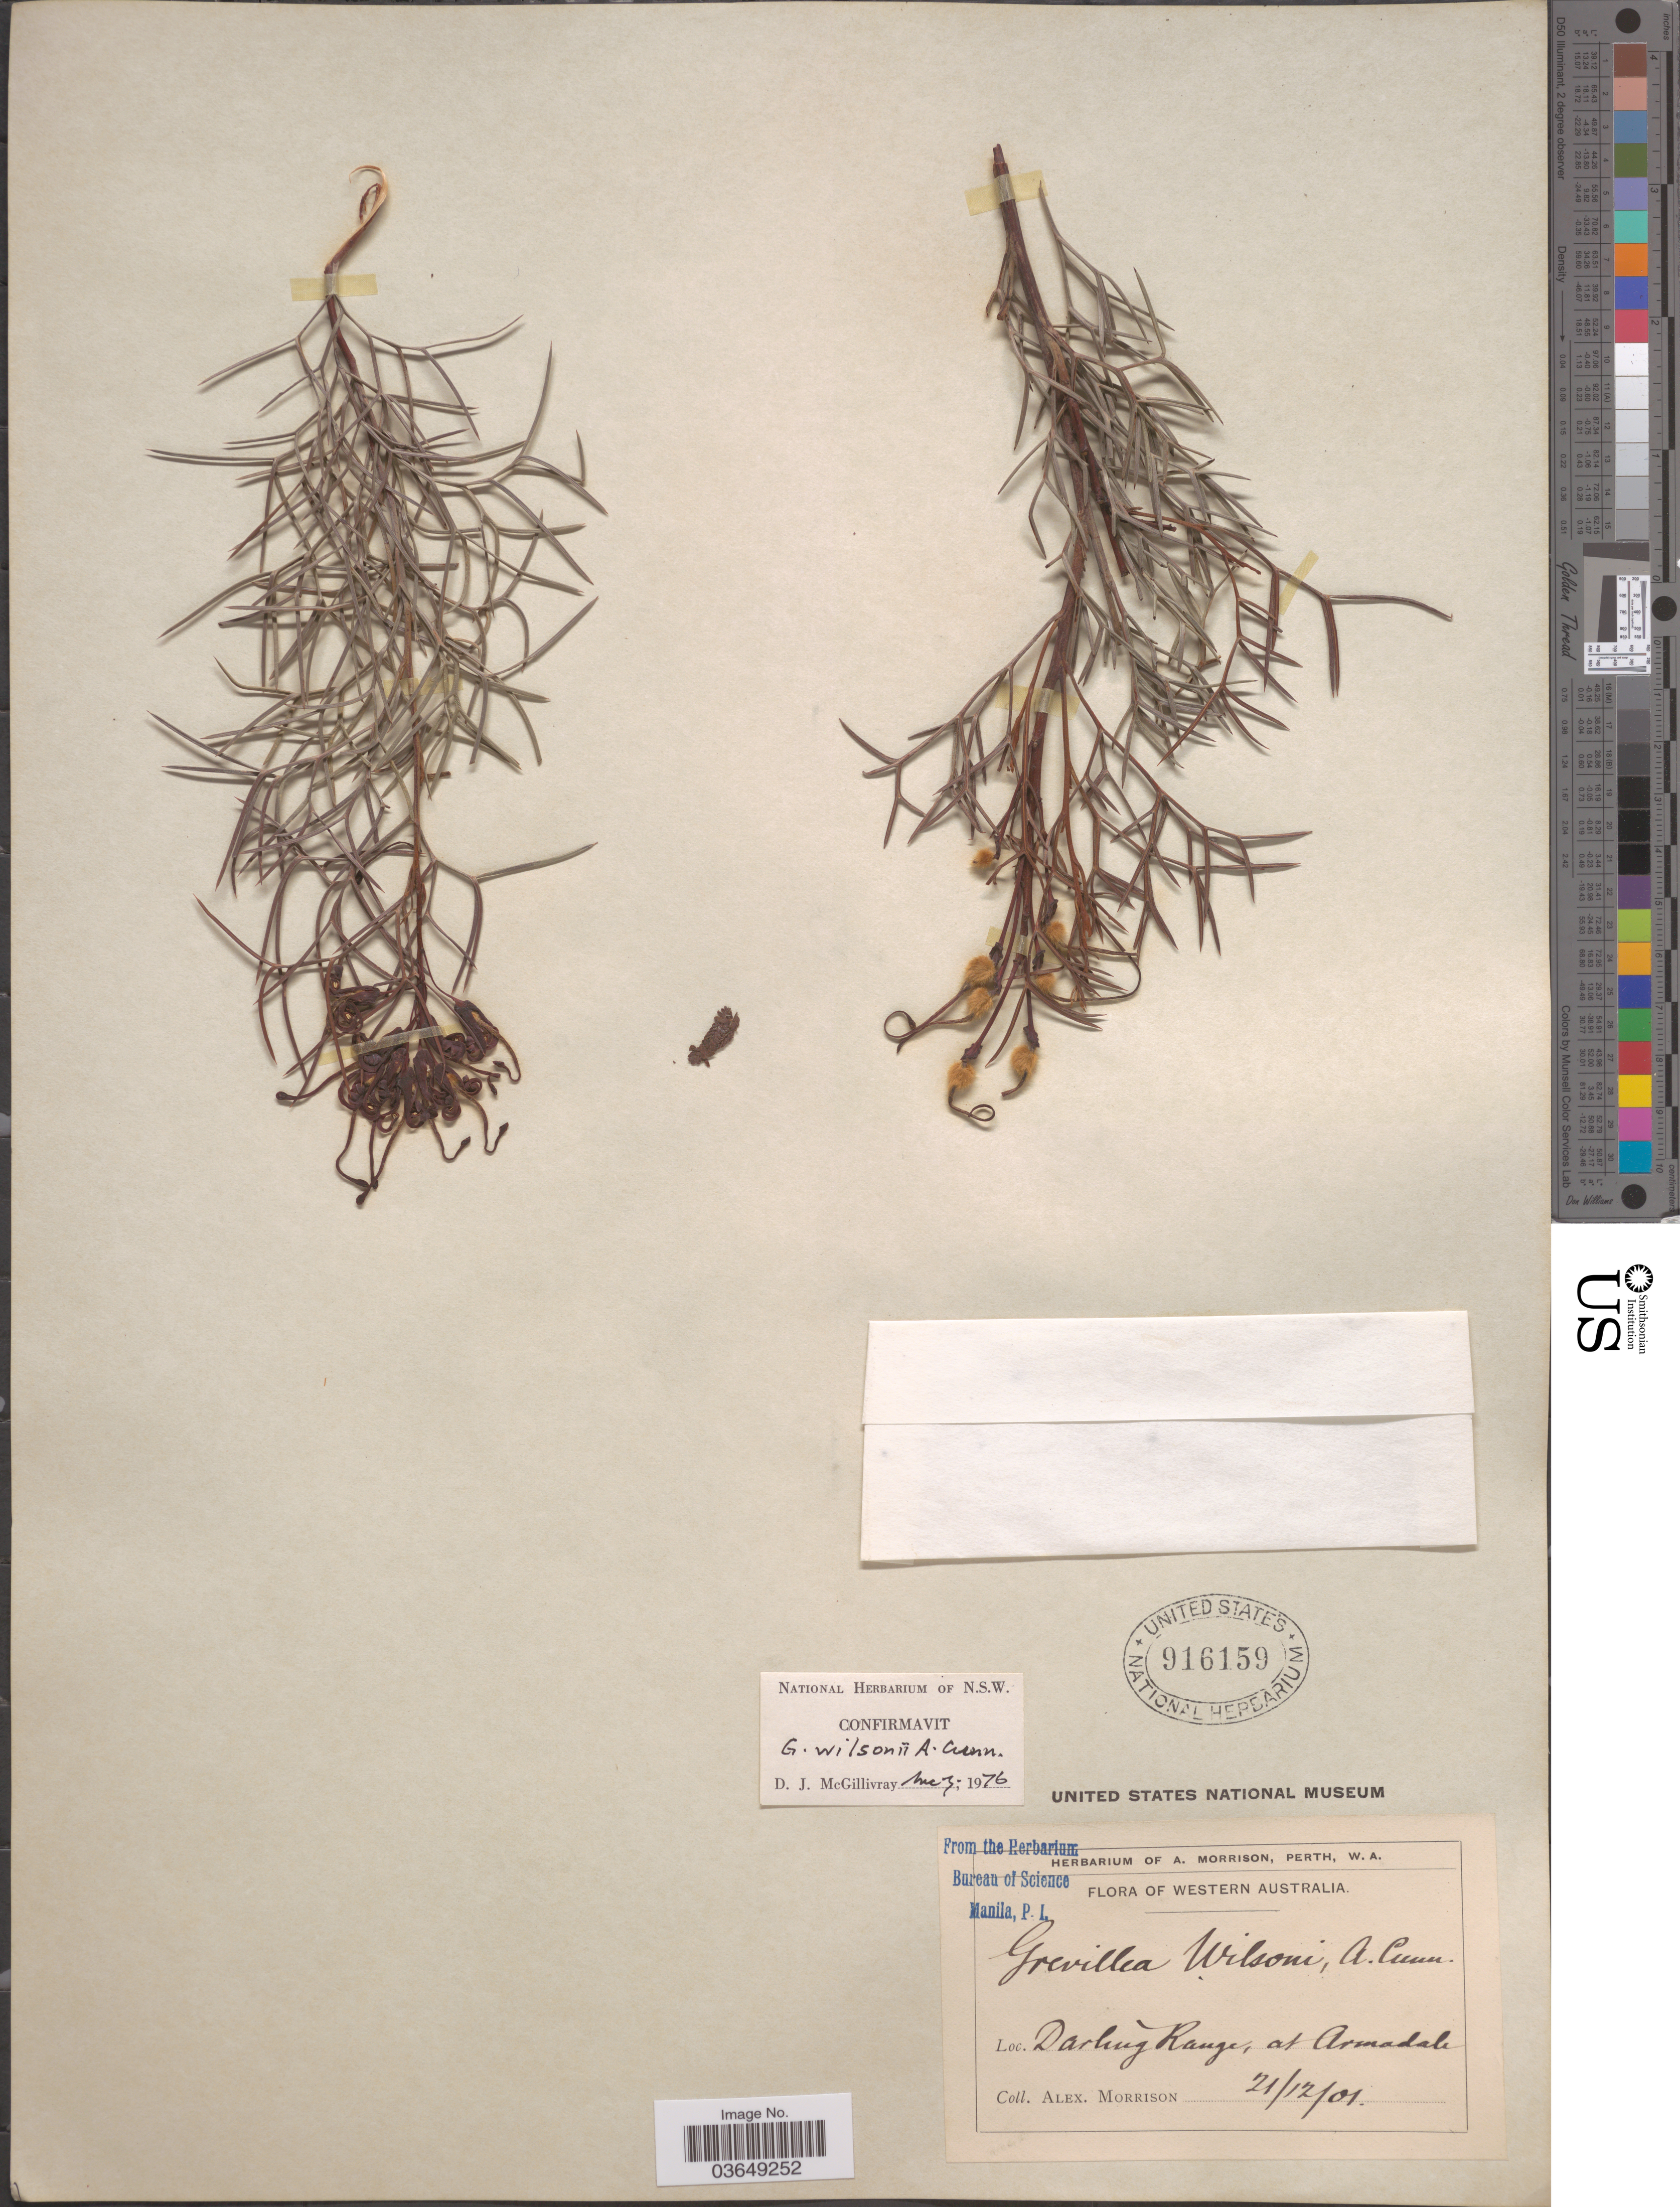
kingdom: Plantae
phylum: Tracheophyta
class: Magnoliopsida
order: Proteales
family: Proteaceae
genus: Grevillea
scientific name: Grevillea wilsonii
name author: A. Cunn.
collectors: A. Morrison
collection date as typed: Transcribed d/m/y: 21/12/1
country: Australia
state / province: Western Australia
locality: Darling Range, at Armadale.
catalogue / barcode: US 916159